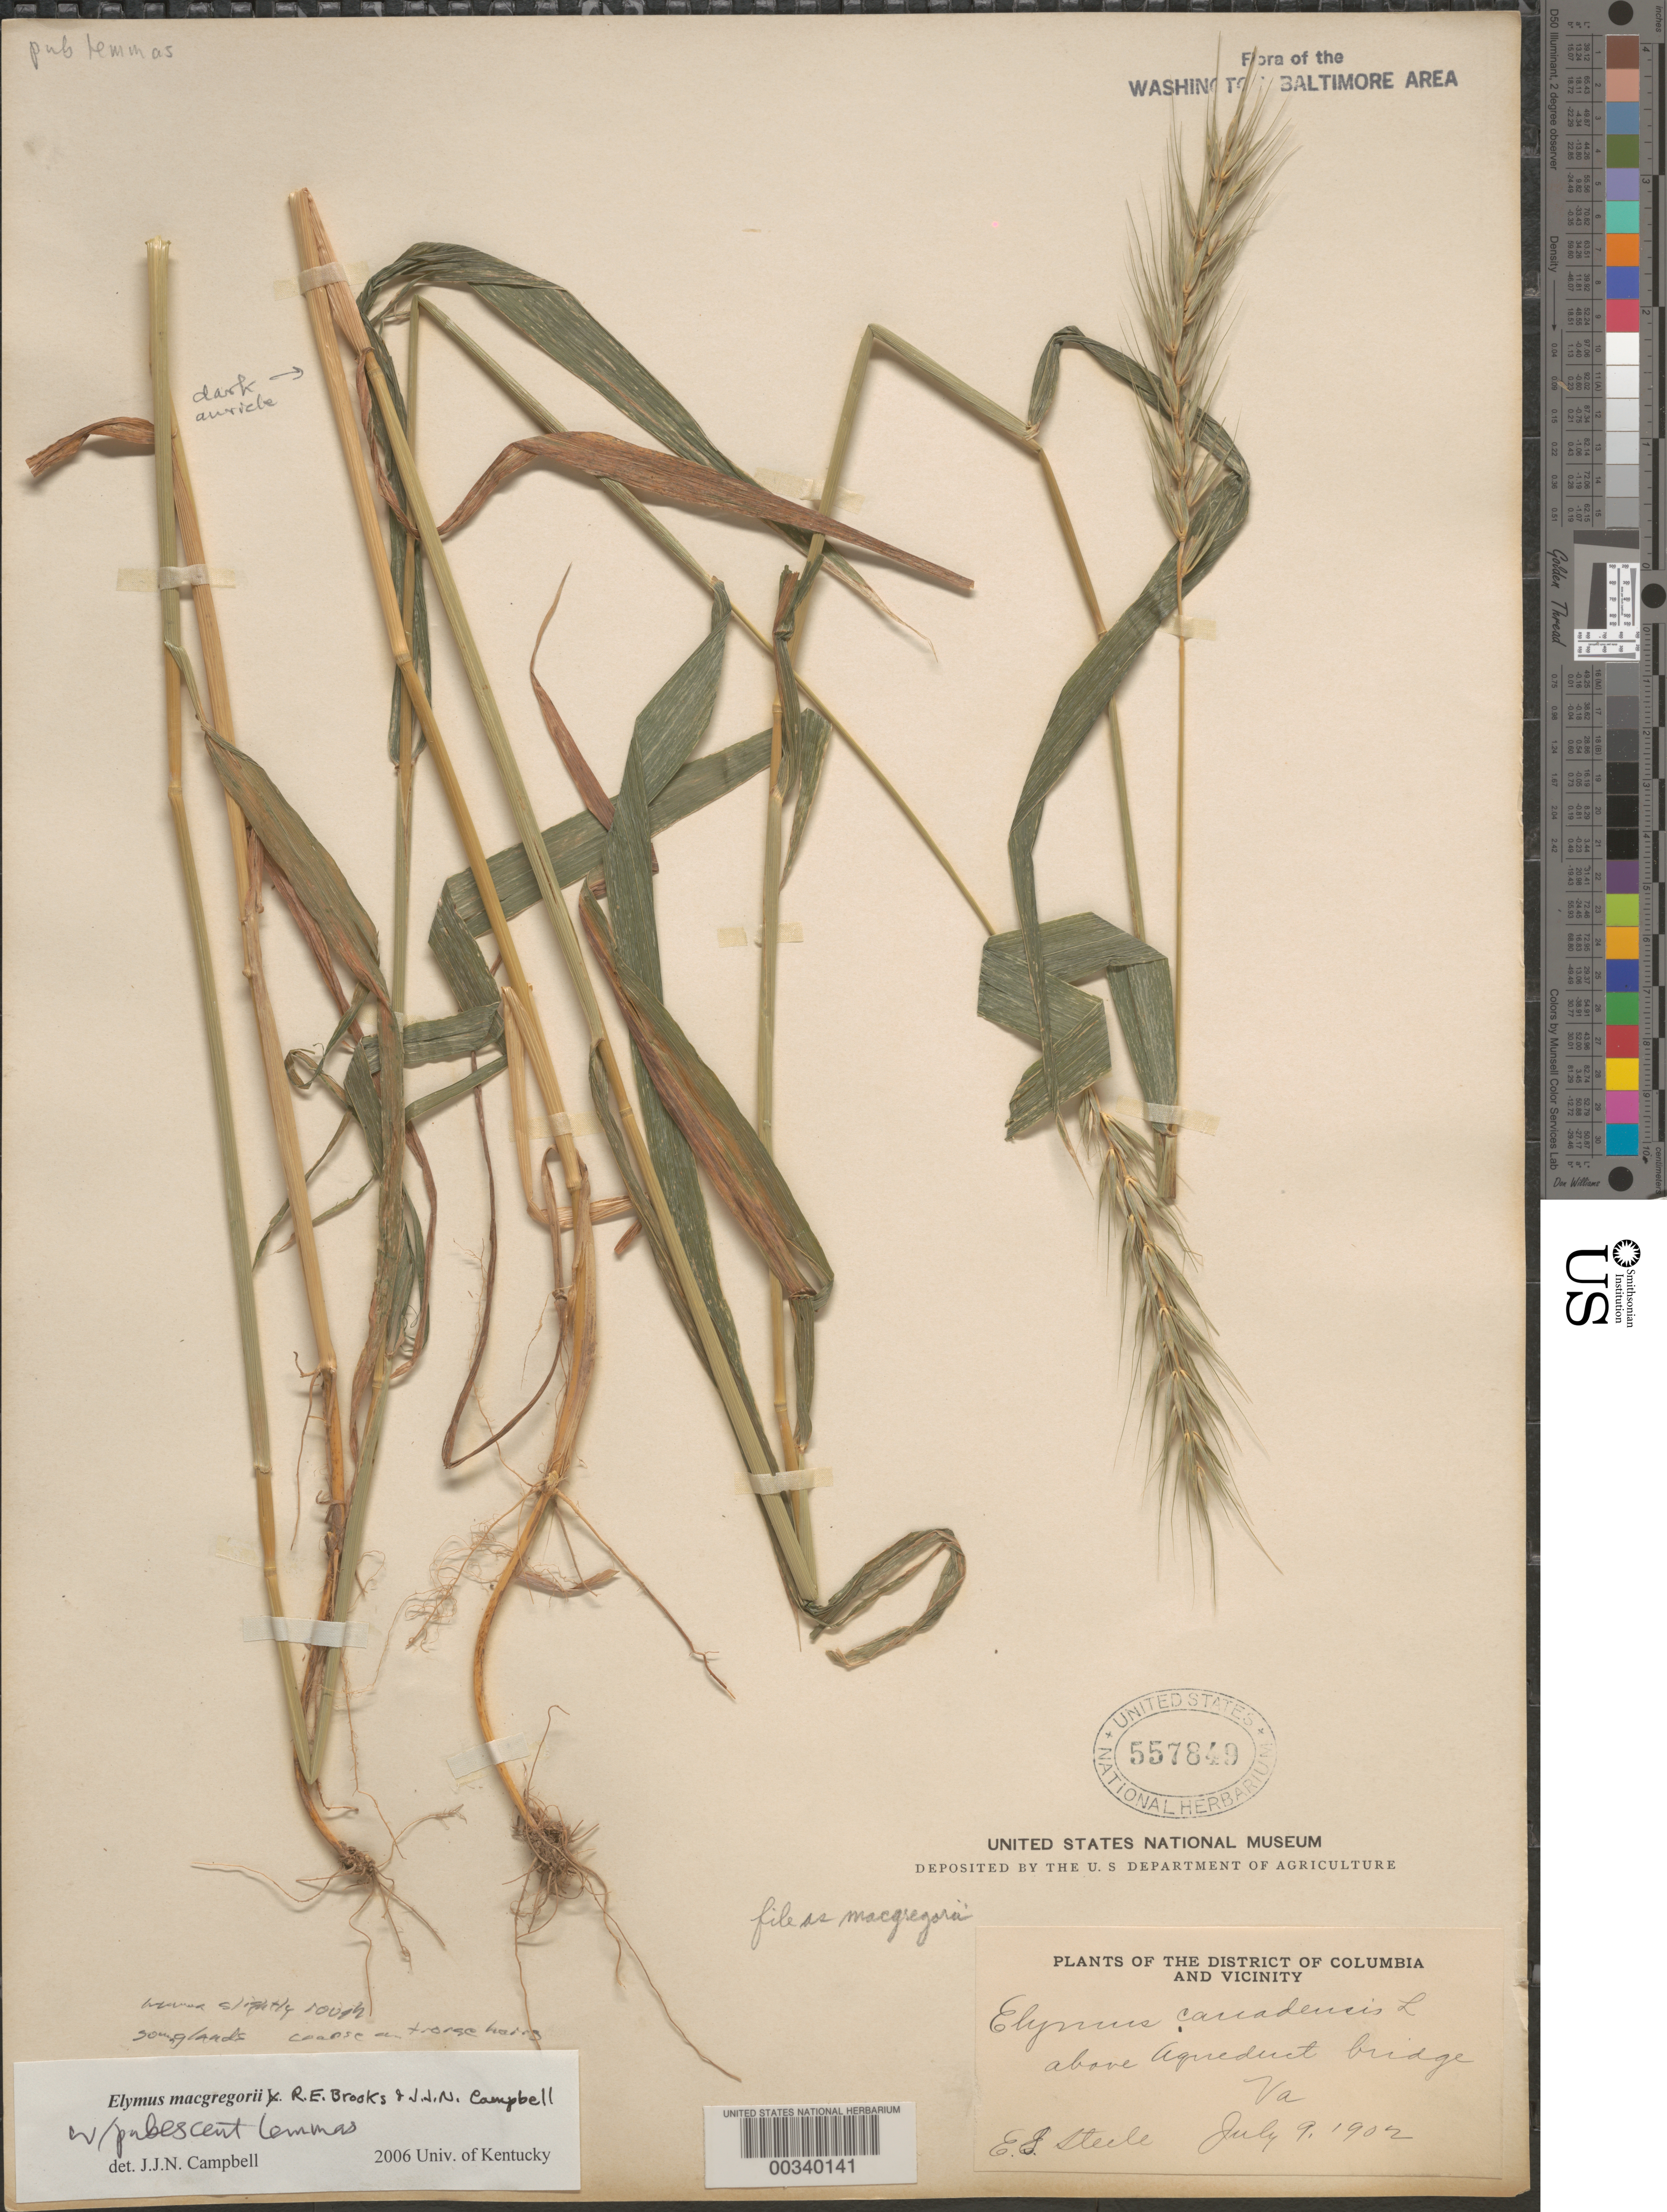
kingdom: Plantae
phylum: Tracheophyta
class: Liliopsida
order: Poales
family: Poaceae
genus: Elymus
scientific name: Elymus macgregorii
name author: R.E. Brooks & J.J.N. Campb.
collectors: E. Steele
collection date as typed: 09 Jul 1902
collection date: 1902-07-09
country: United States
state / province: Virginia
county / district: Fairfax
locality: Aqueduct Bridge C. and O. Canal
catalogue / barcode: US 557849